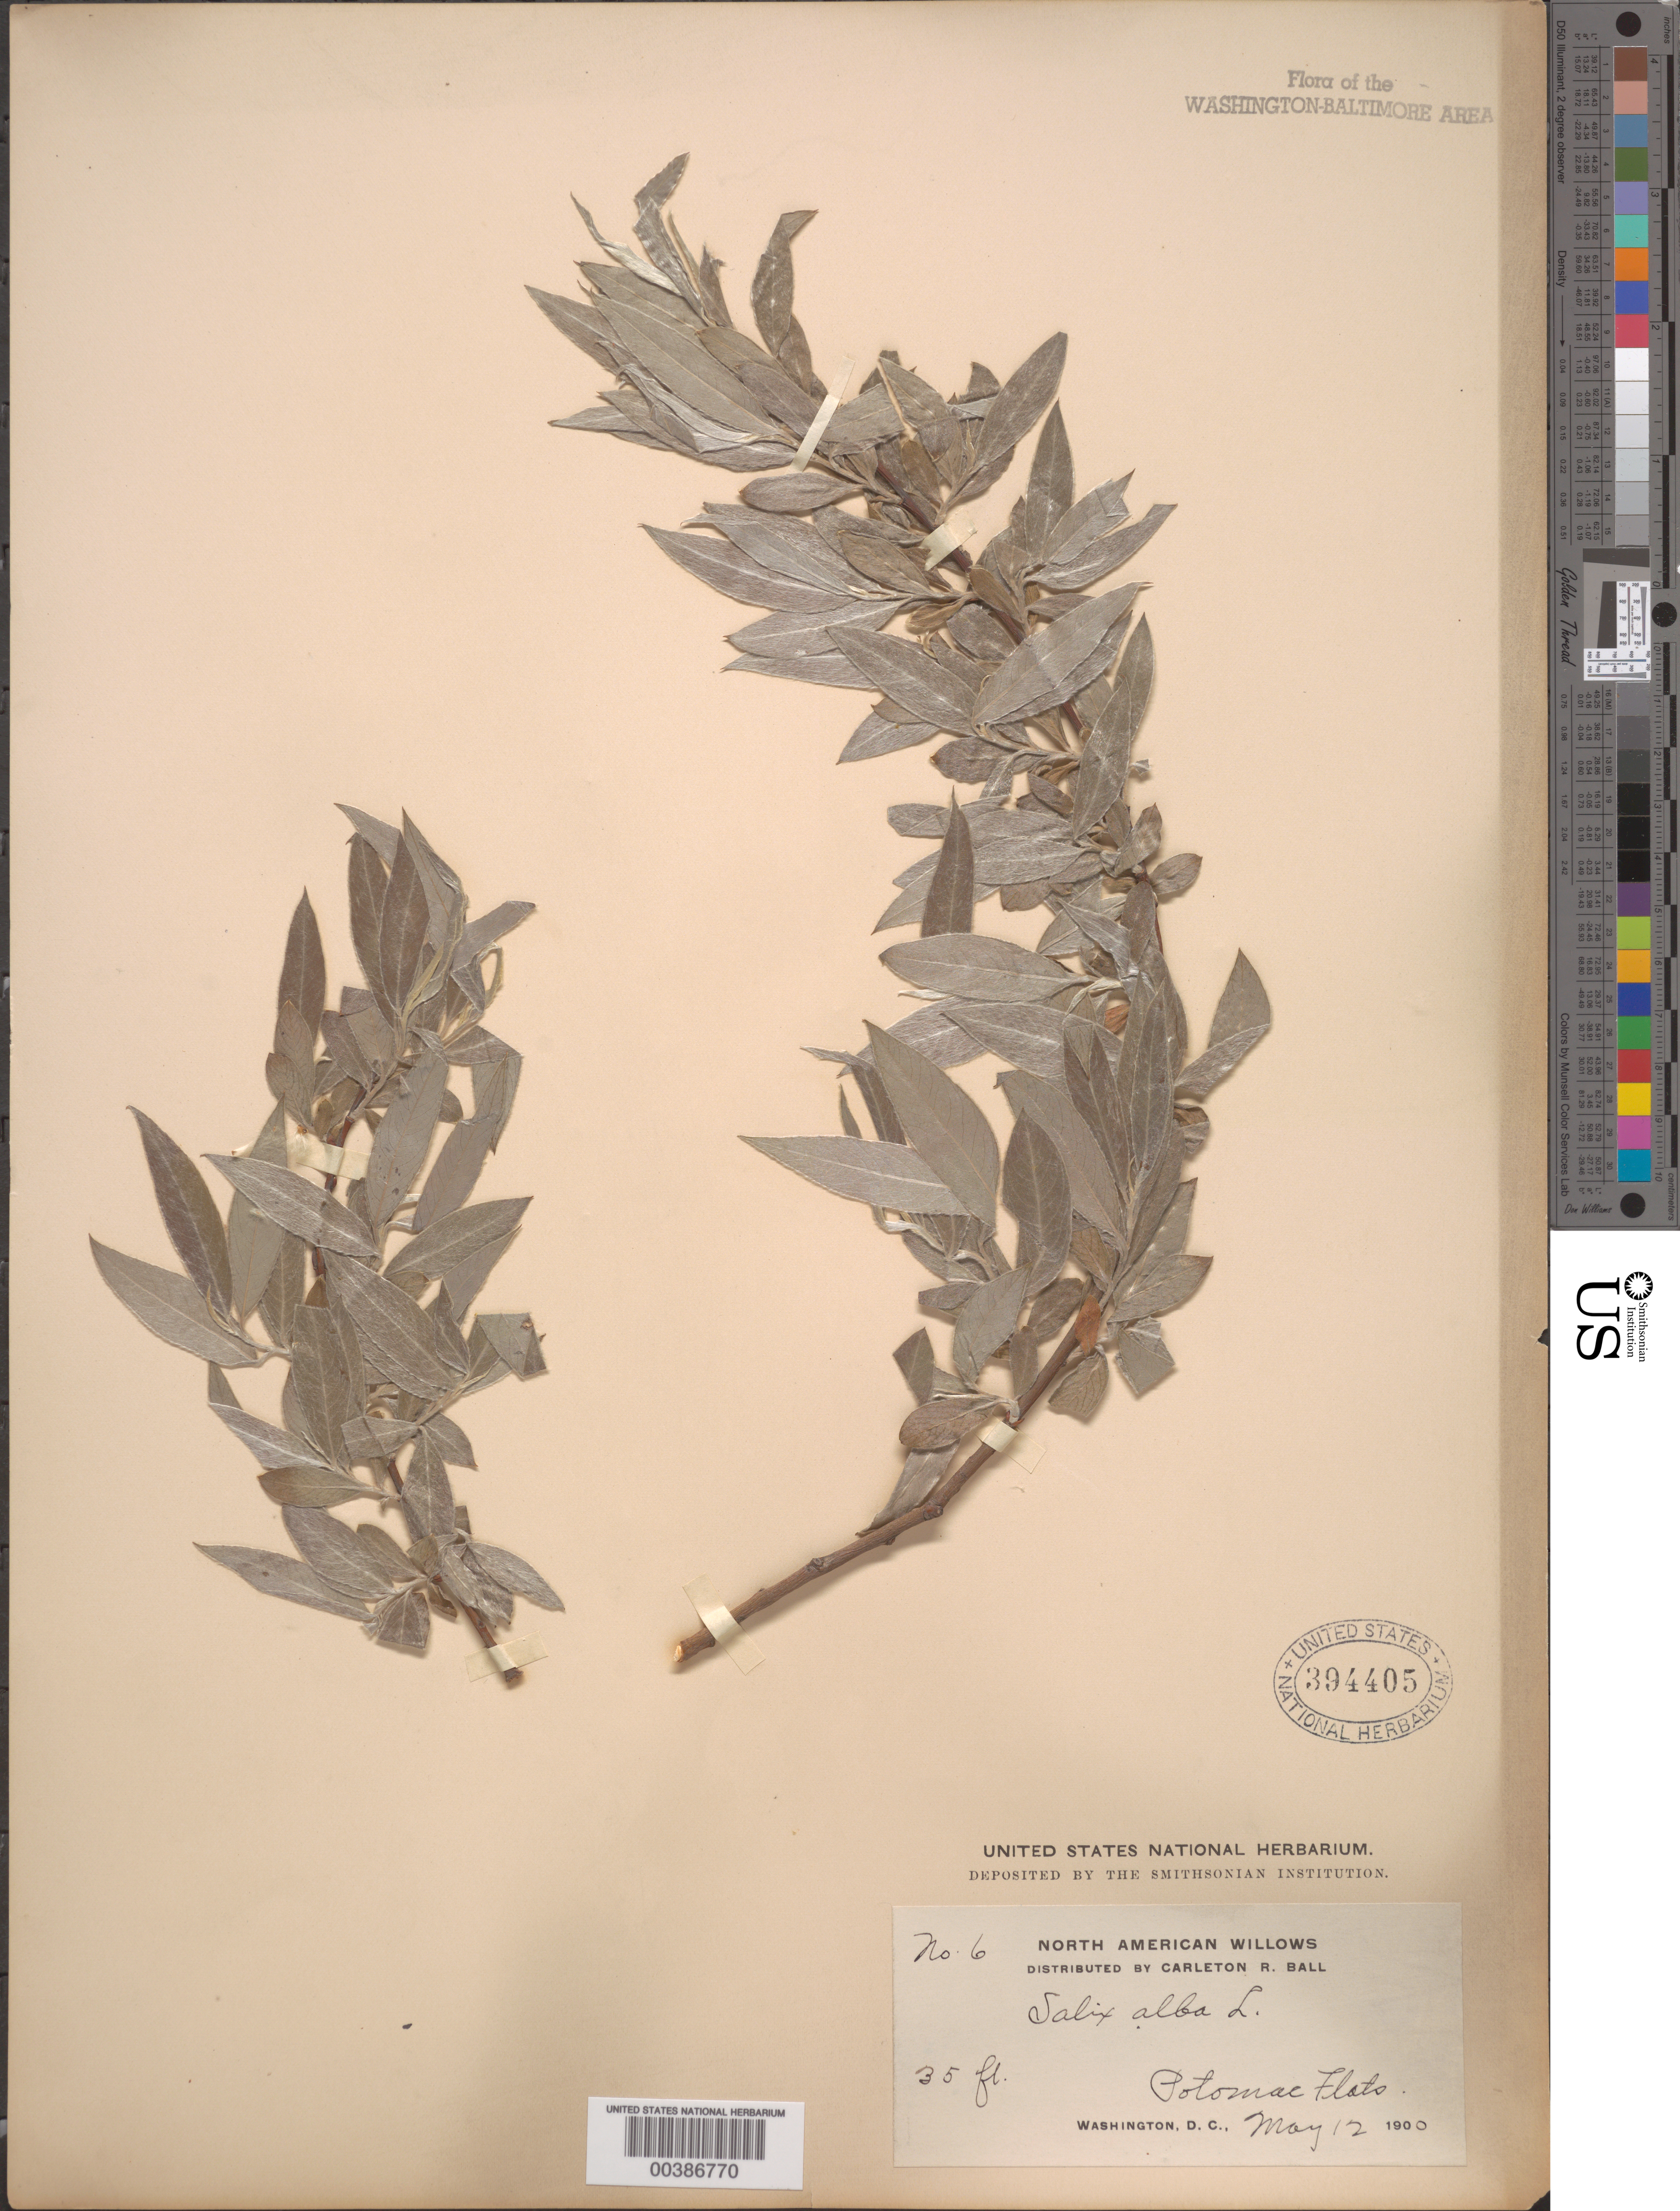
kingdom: Plantae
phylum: Tracheophyta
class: Magnoliopsida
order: Malpighiales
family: Salicaceae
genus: Salix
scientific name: Salix alba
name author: L.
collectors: C. R. Ball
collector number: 6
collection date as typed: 12 May 1900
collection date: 1900-05-12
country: United States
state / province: District of Columbia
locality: Potomac Flats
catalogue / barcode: US 394405